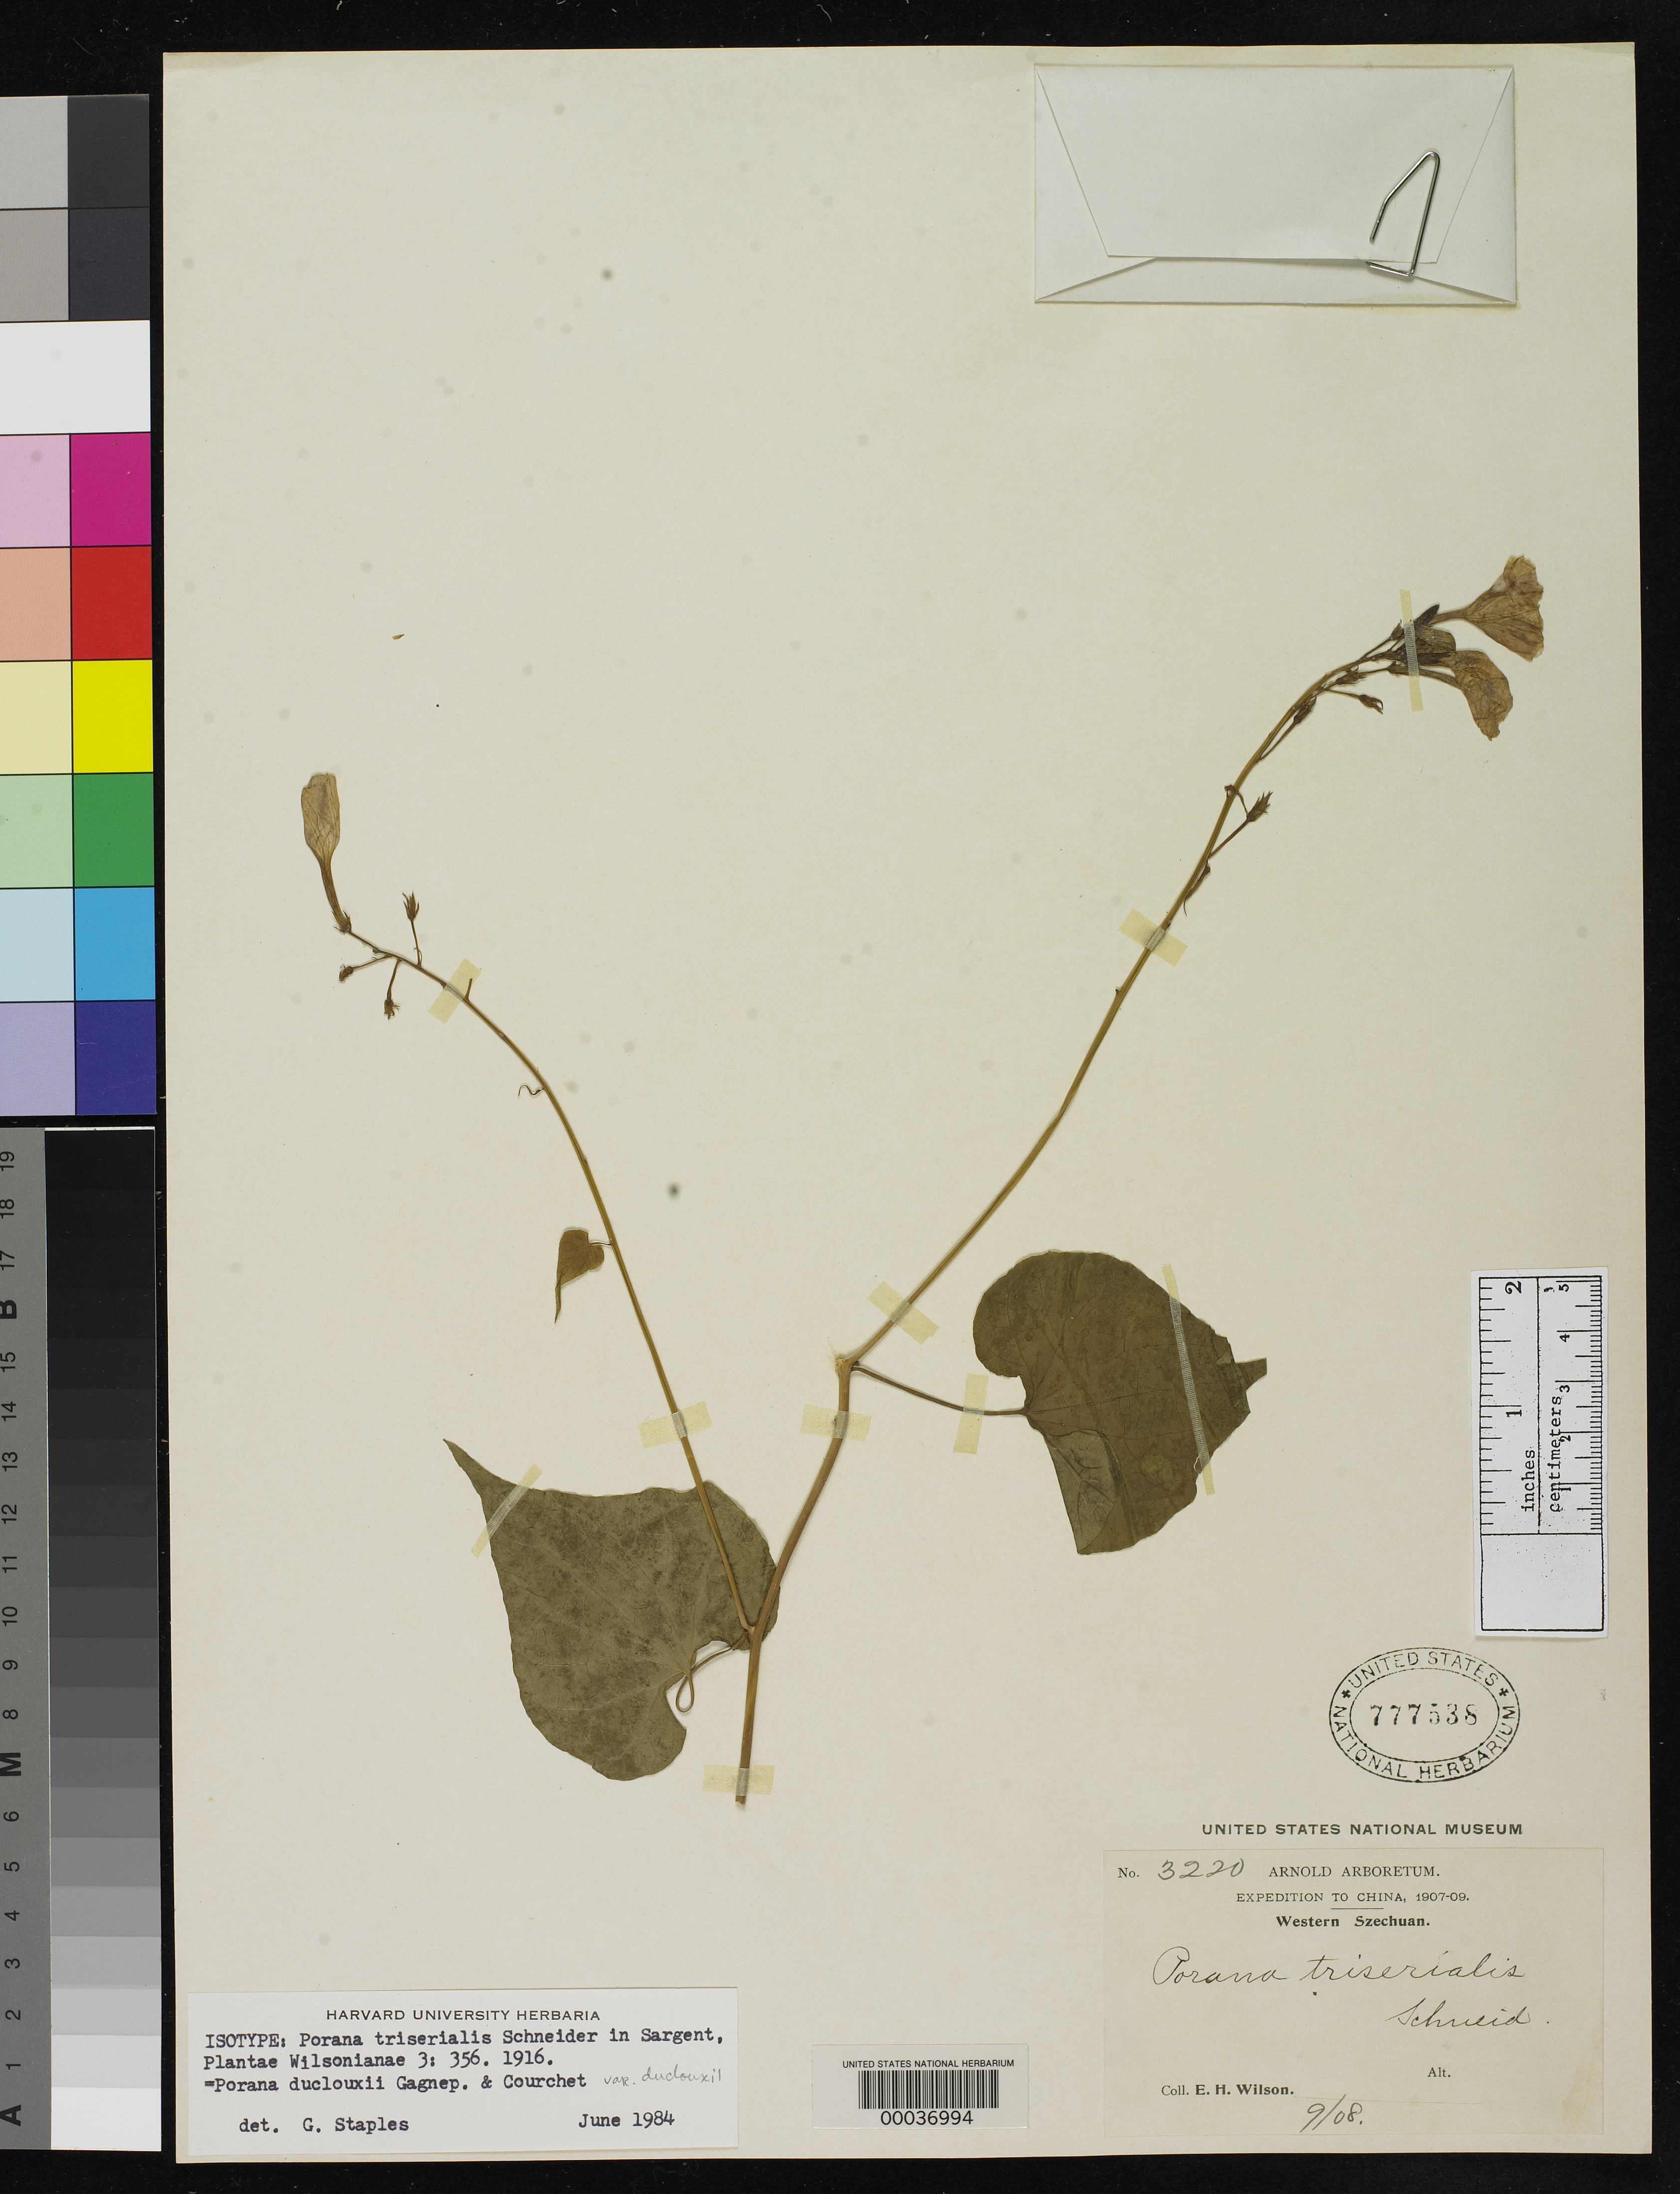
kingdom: Plantae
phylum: Tracheophyta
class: Magnoliopsida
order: Solanales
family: Convolvulaceae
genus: Porana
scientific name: Porana triserialis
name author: C.K. Schneid. in Sarg.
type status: Isotype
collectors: E. H. Wilson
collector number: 3220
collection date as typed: Sep 1908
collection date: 1908-09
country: China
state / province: Sichuan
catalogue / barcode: US 777538